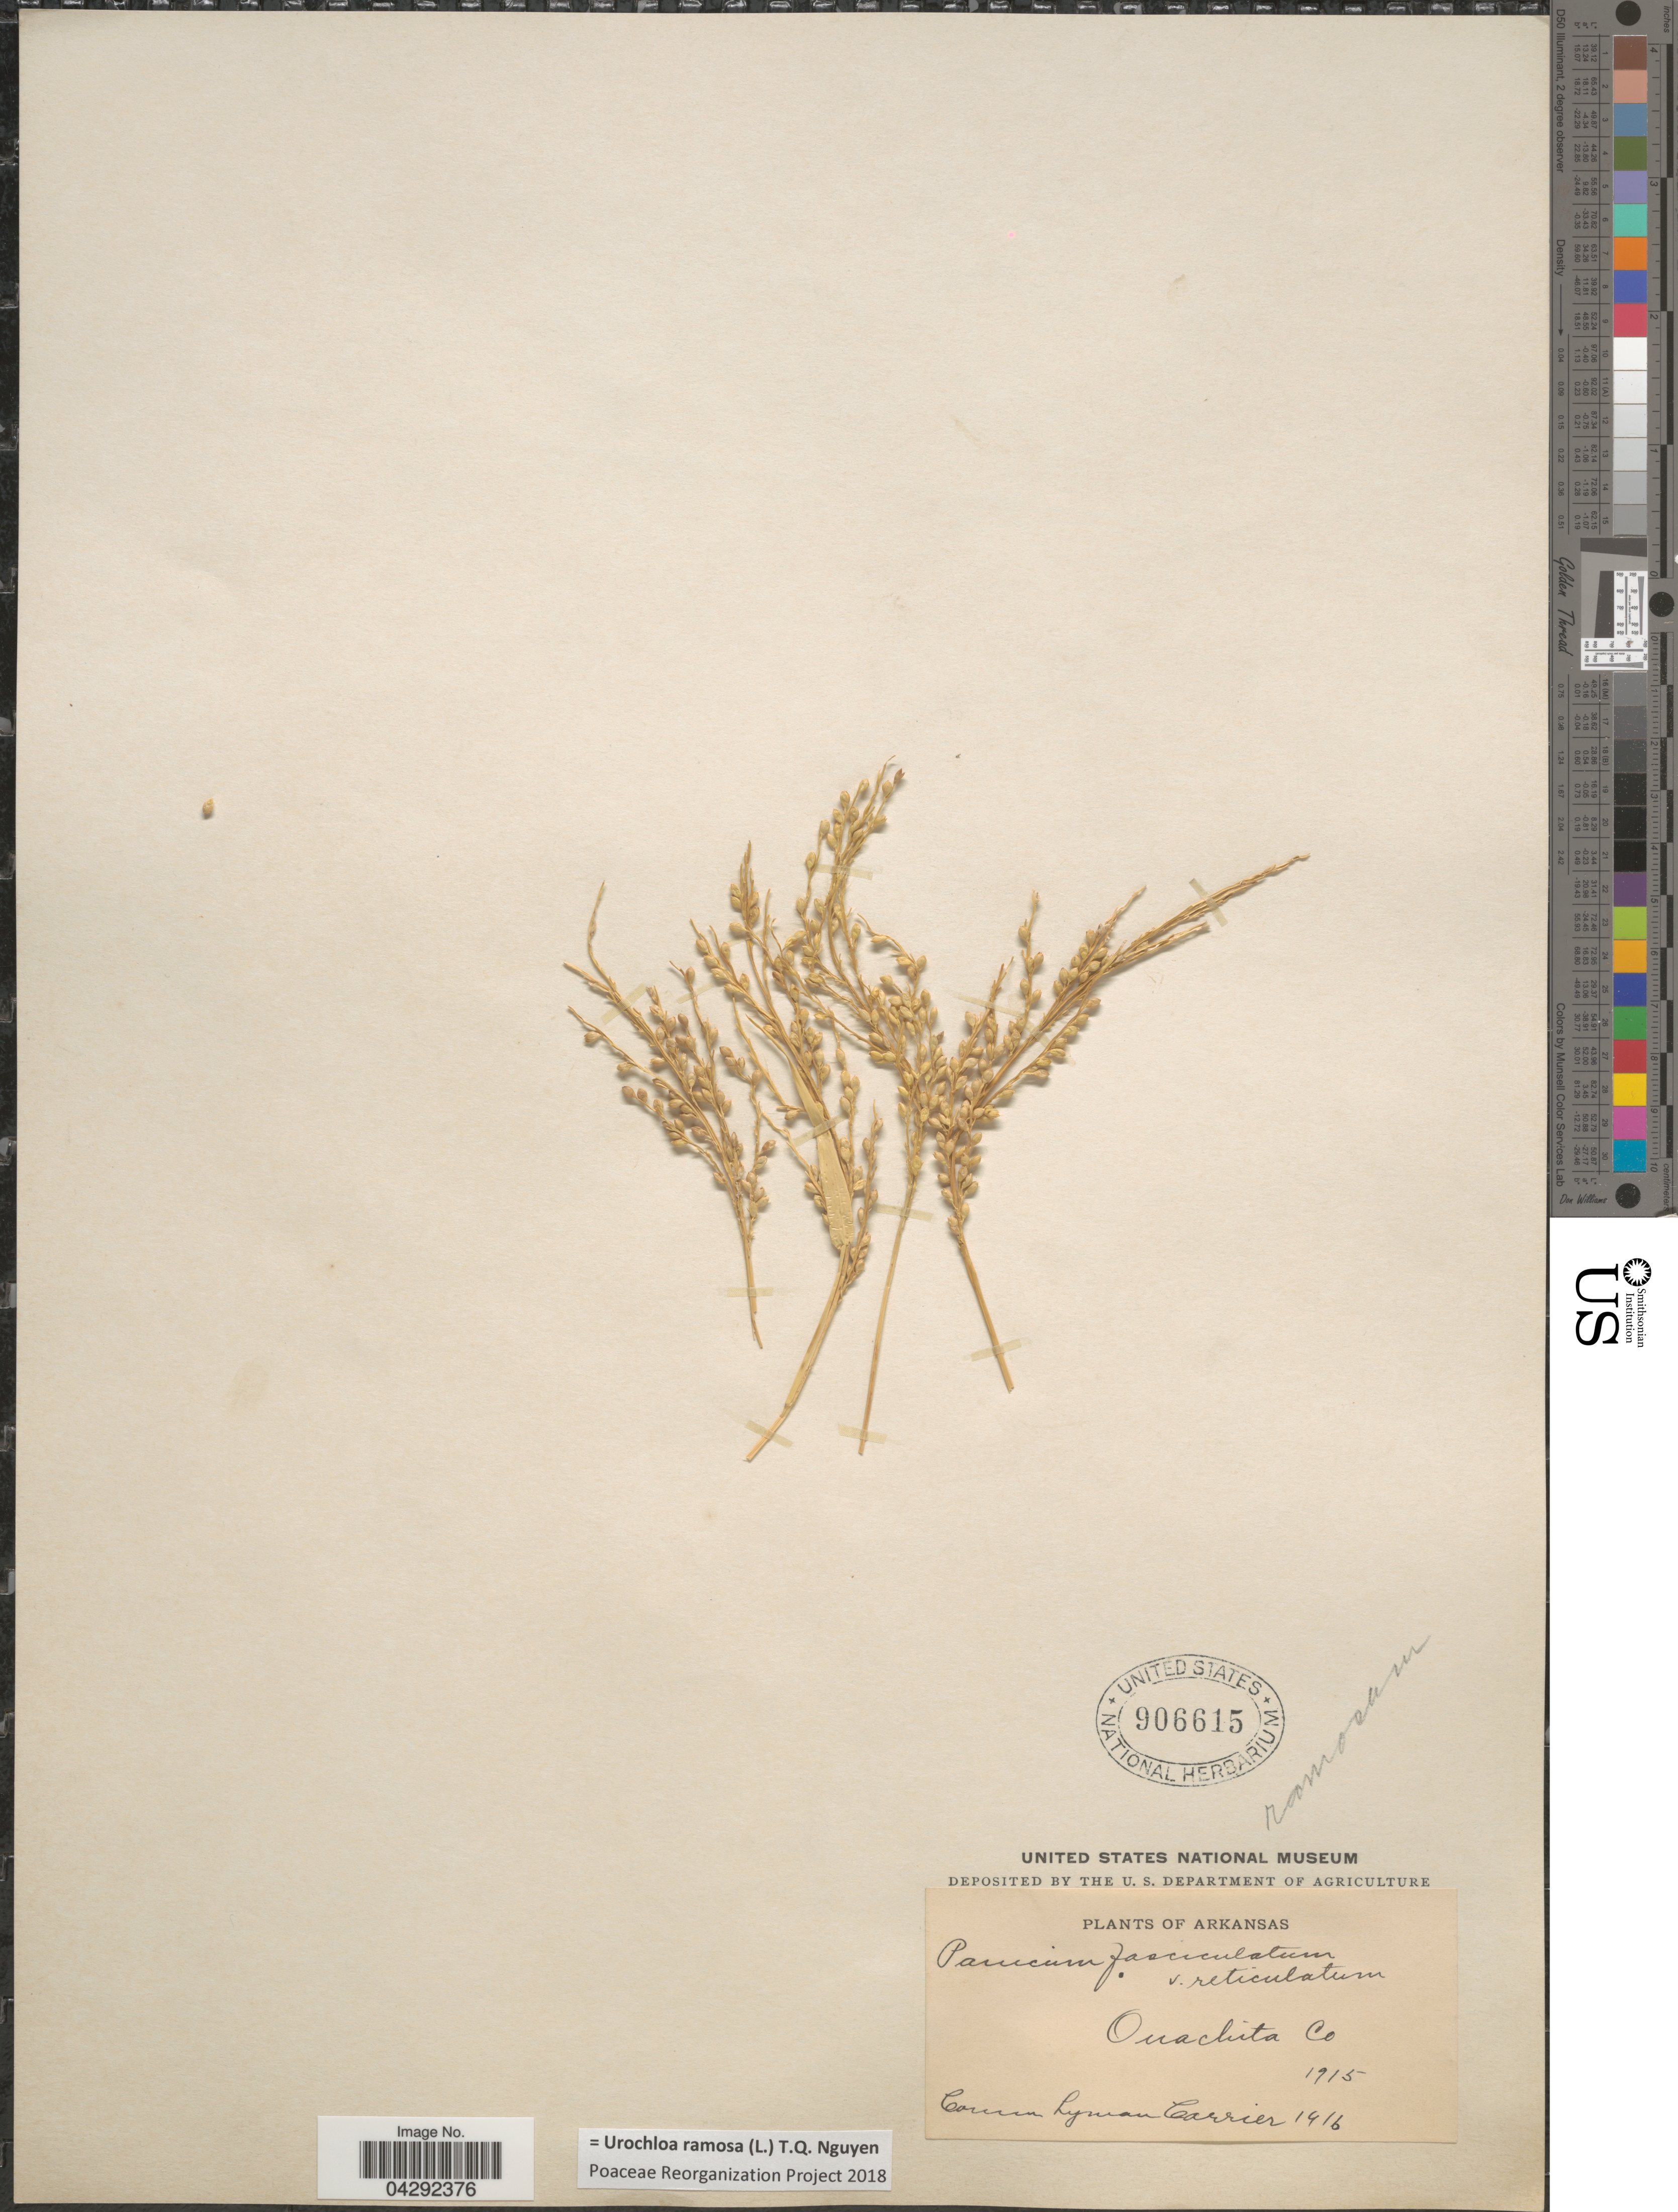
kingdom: Plantae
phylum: Tracheophyta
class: Liliopsida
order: Poales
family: Poaceae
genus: Urochloa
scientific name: Urochloa ramosa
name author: T.Q. Nguyen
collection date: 1915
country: United States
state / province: Arkansas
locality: Ouachita Co.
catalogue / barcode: US 906615